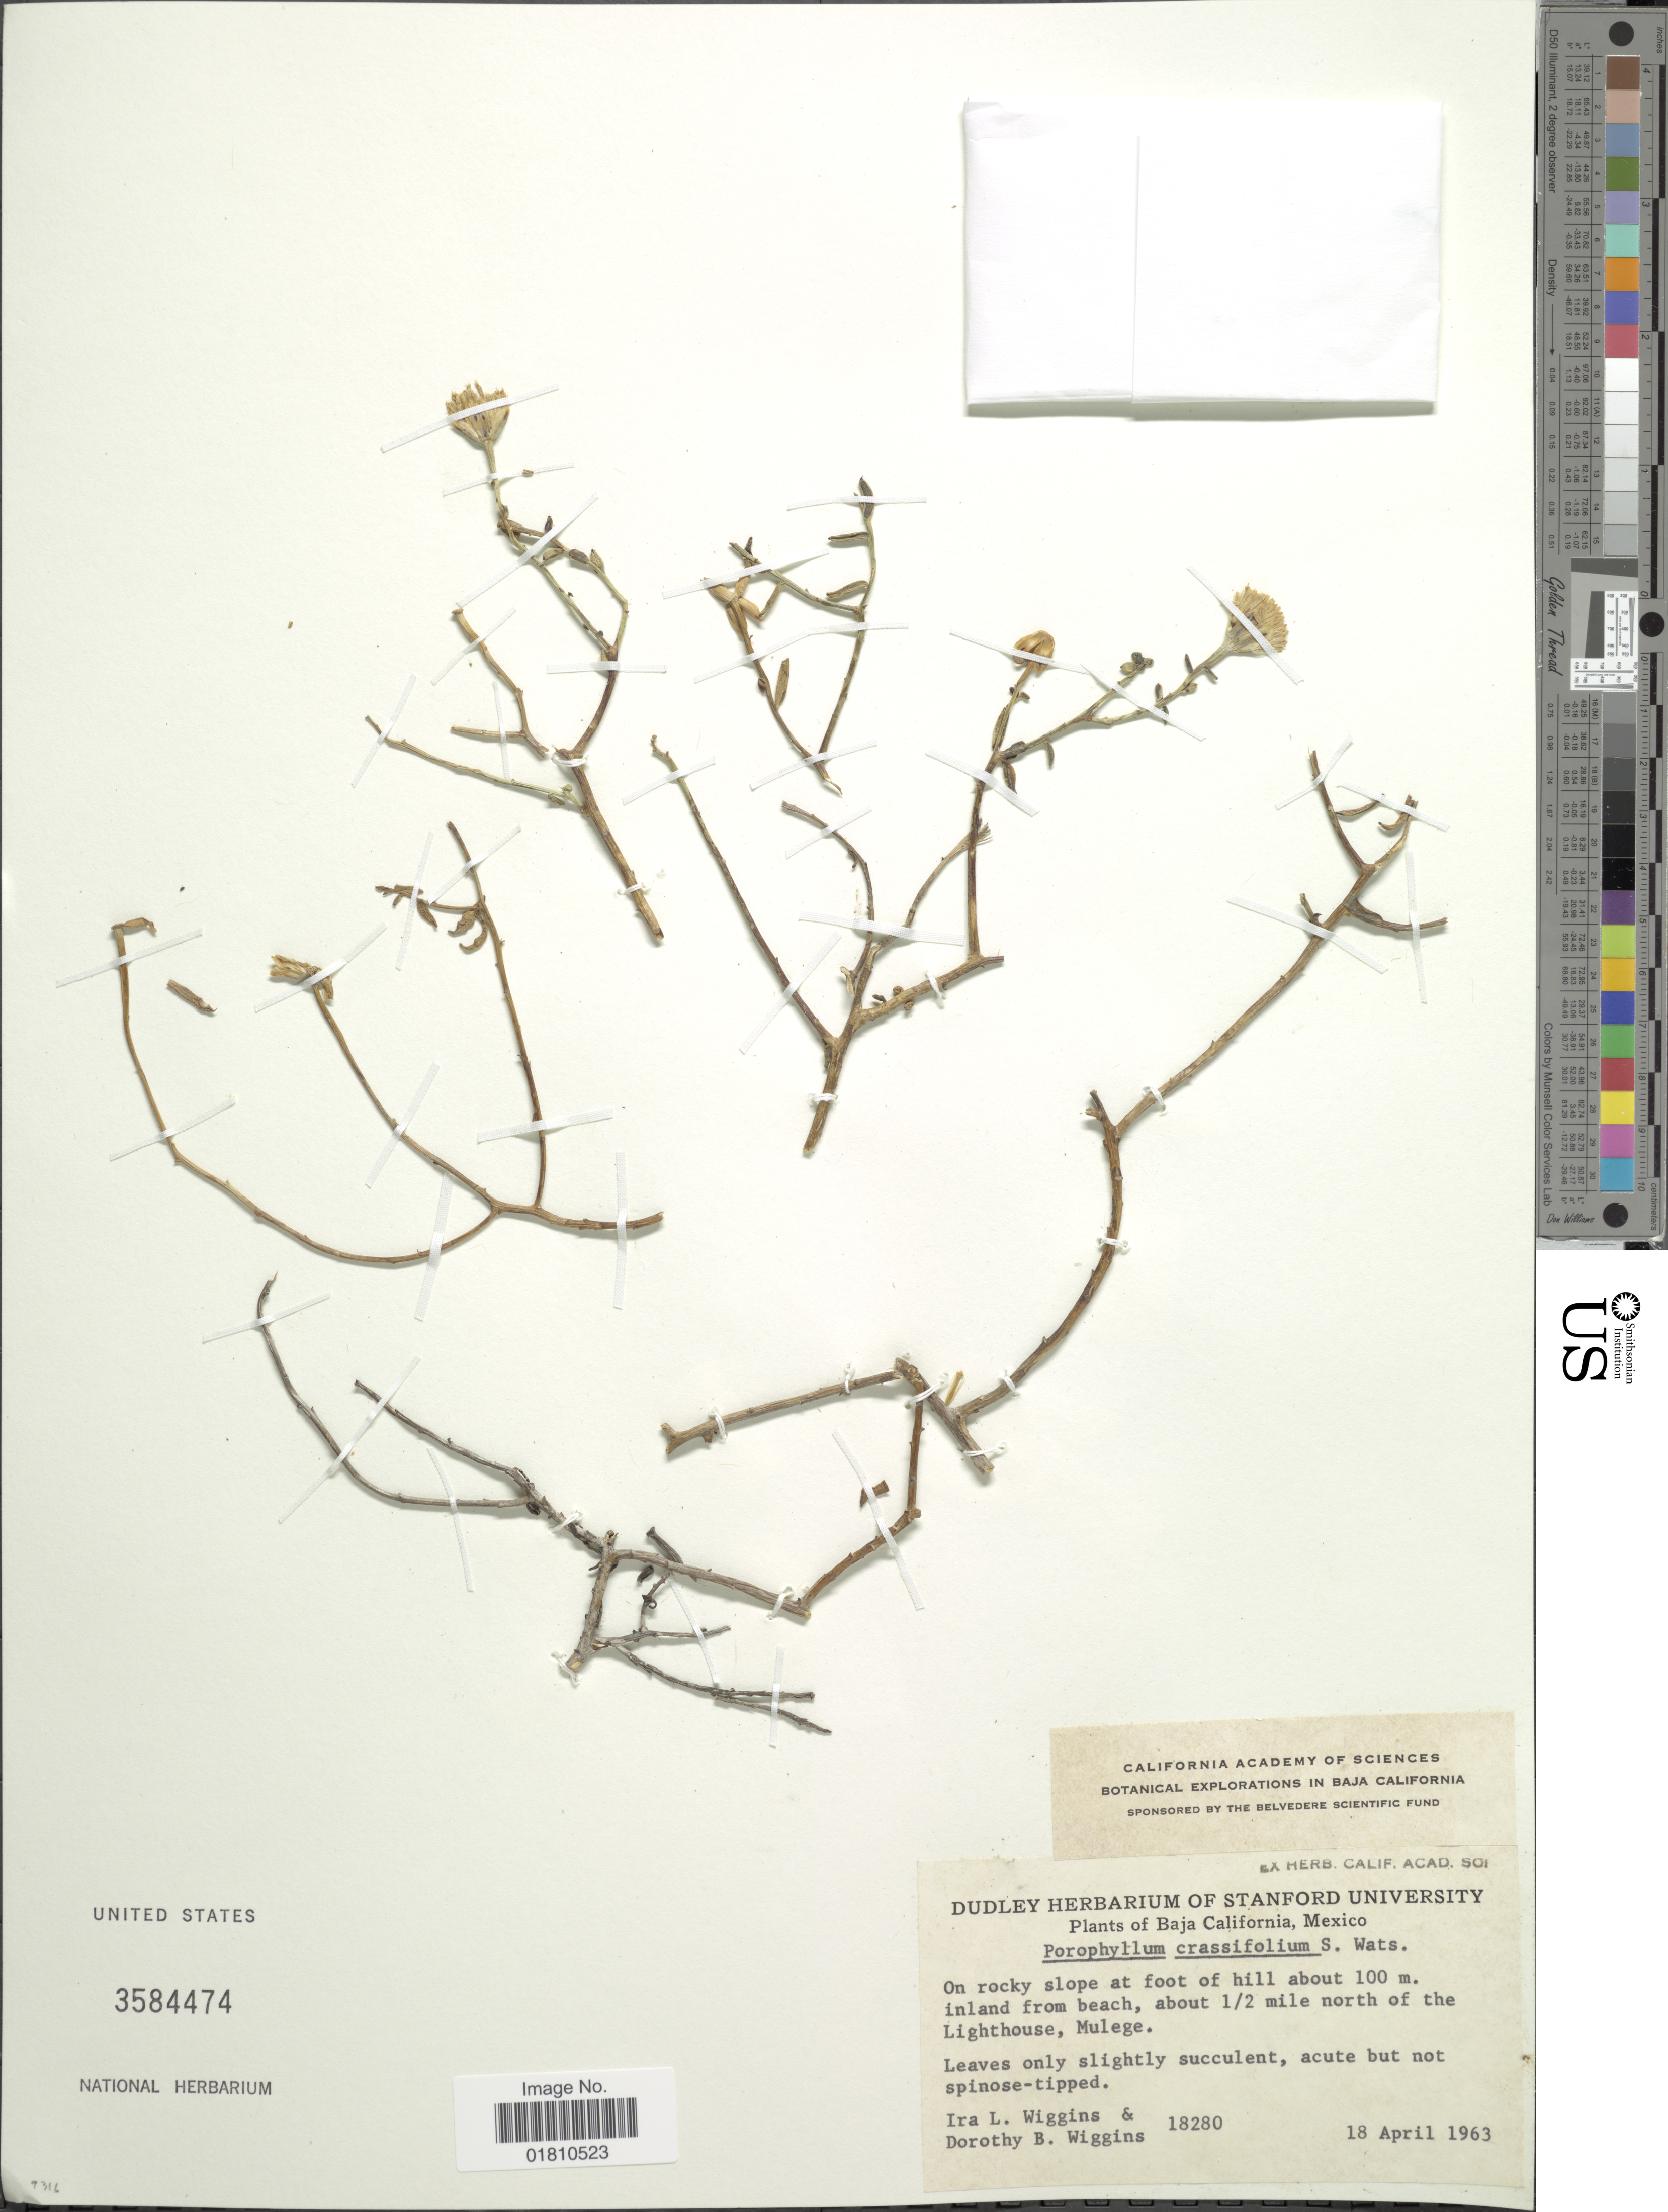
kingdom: Plantae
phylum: Tracheophyta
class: Magnoliopsida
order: Asterales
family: Asteraceae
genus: Bajacalia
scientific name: Bajacalia crassifolia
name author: (S. Watson) Loockerman et al.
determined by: Anzuinelli, M.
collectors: I. L. Wiggins & D. B. Wiggins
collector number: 18280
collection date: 1963-04-18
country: Mexico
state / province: Baja California Sur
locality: On rocky slope at foot of hill about 100 m. inland from beach, about 1/2 mile north of the Lighthouse, Mulege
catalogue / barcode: US 3584474